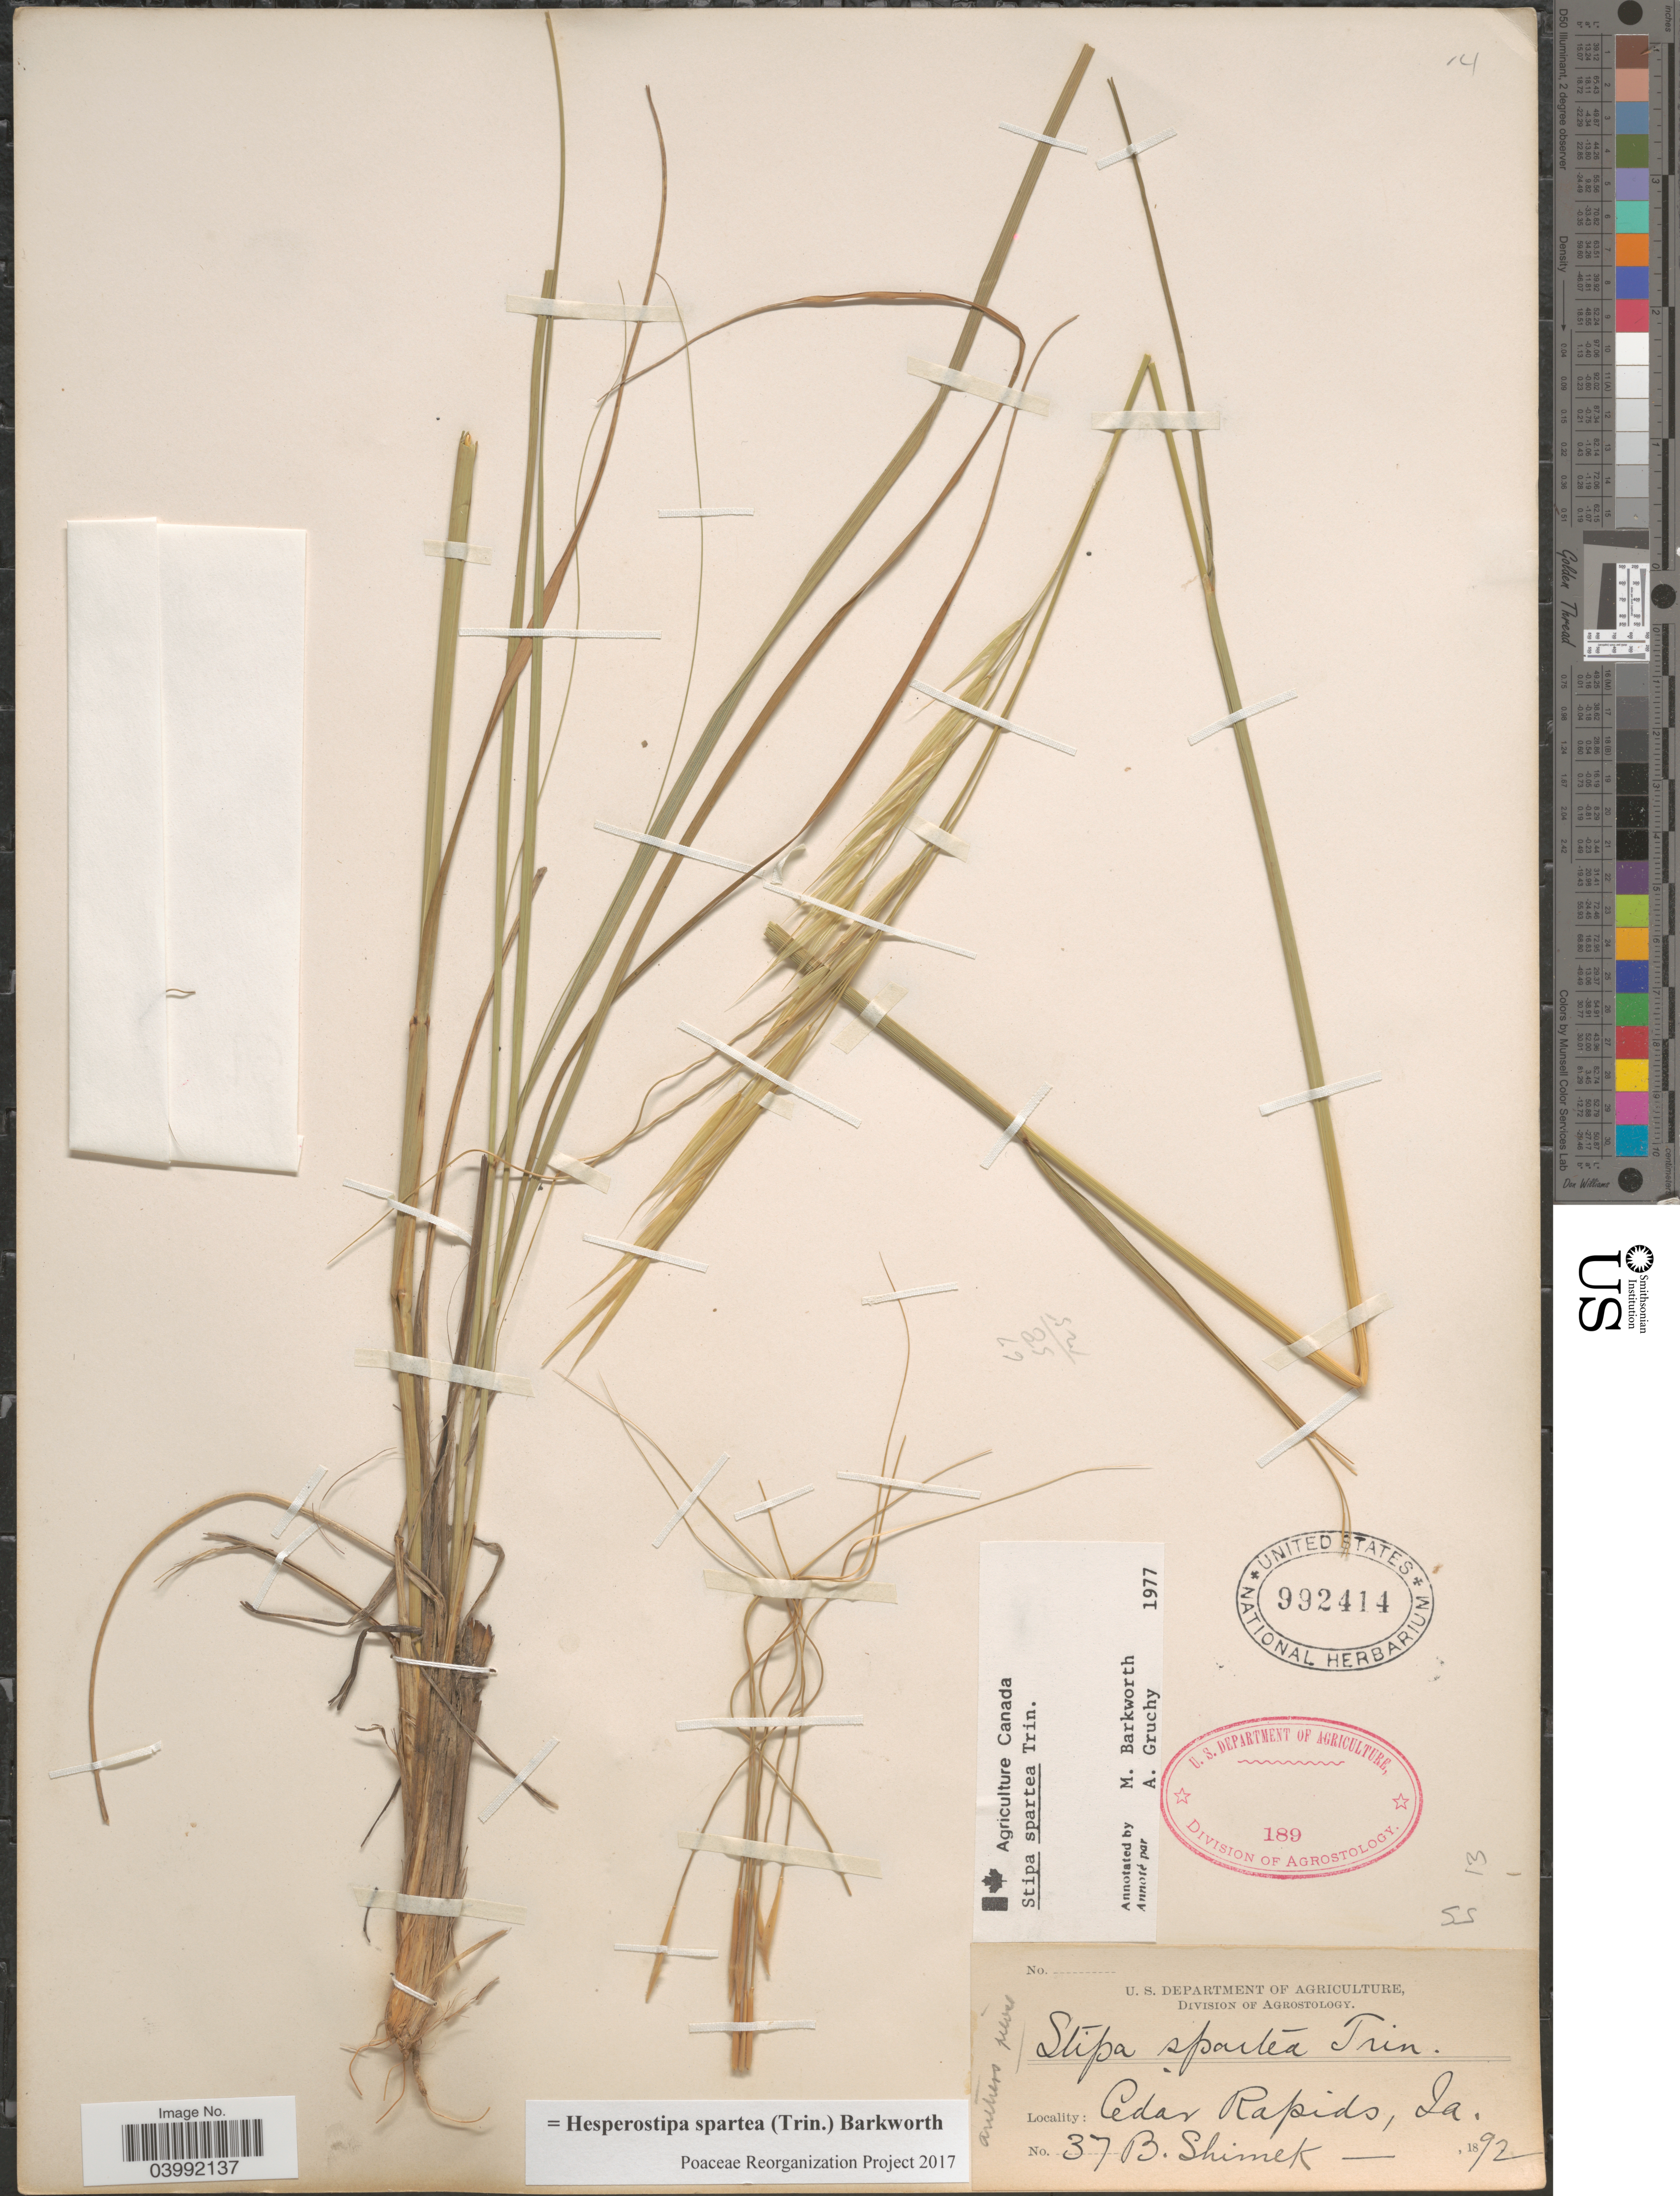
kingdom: Plantae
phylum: Tracheophyta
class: Liliopsida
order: Poales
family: Poaceae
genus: Hesperostipa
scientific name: Hesperostipa spartea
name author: (Trin.) Barkworth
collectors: B. Shimek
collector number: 37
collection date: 1892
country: United States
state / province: Iowa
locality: Cedar Rapids.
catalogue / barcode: US 992414